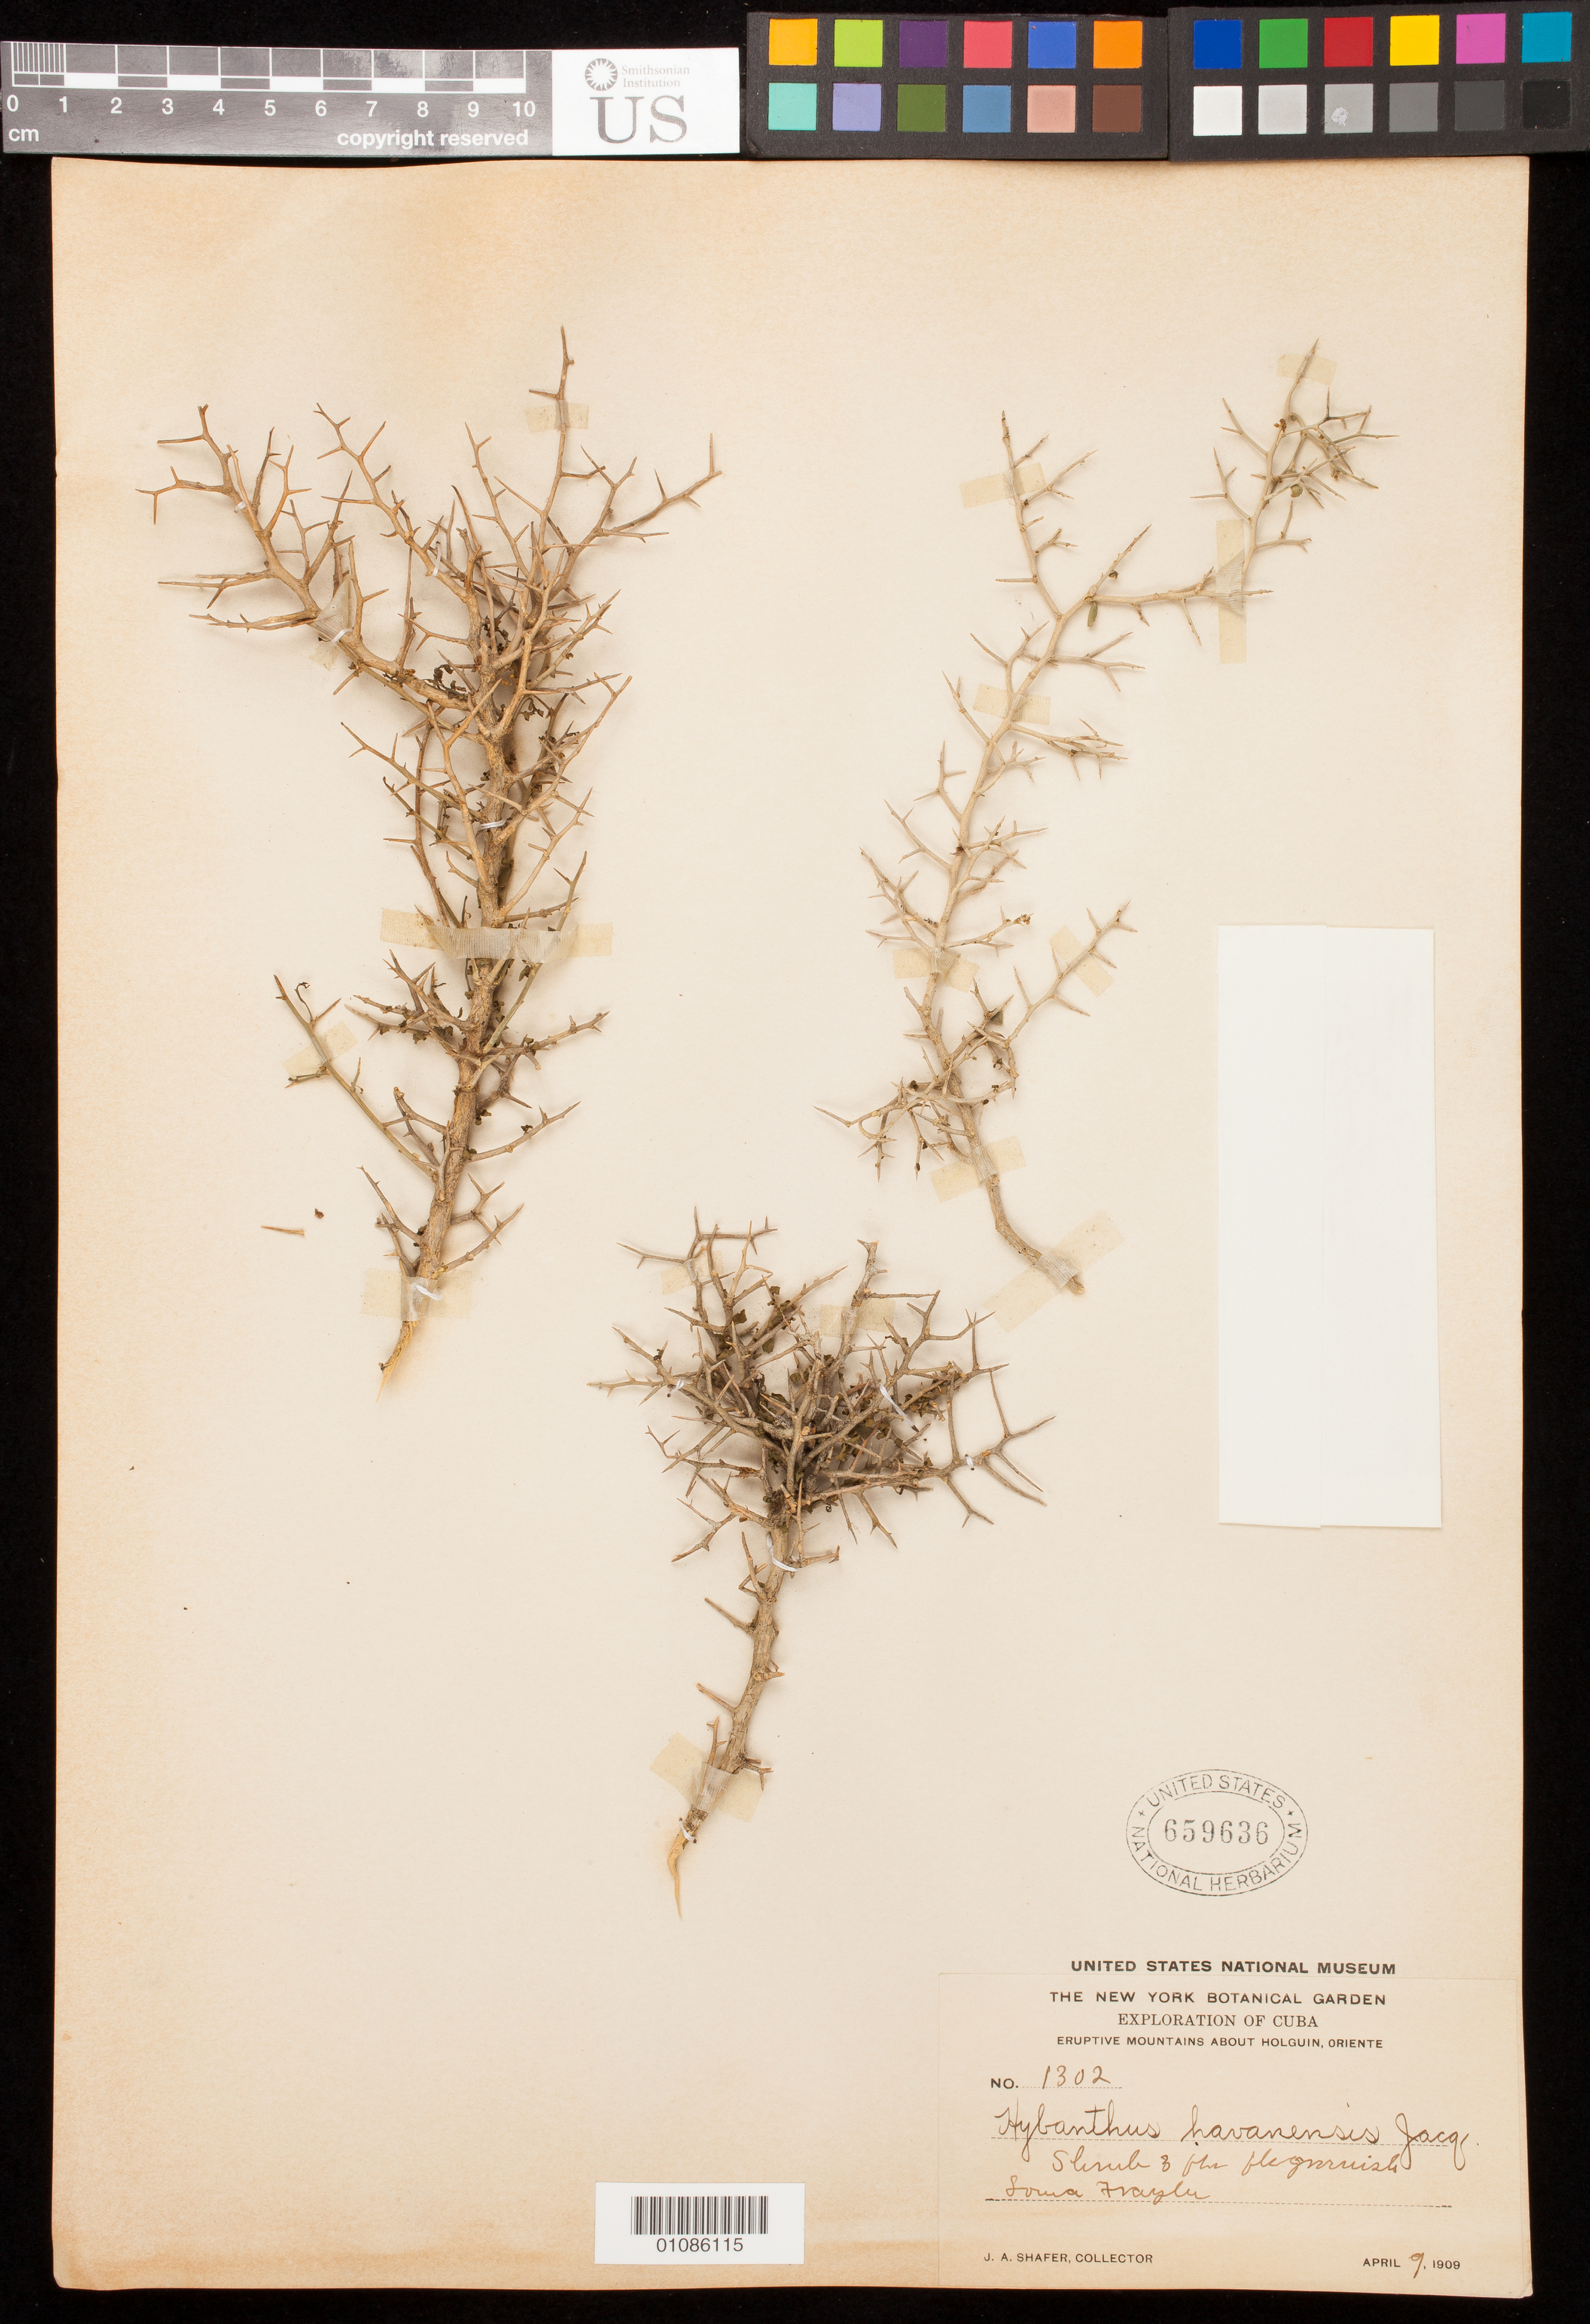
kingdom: Plantae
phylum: Tracheophyta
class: Magnoliopsida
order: Malpighiales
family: Violaceae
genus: Hybanthus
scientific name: Hybanthus havanensis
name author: Jacq.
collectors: J. A. Shafer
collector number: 1302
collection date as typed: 09 Apr 1909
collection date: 1909-04-09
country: Cuba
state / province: Holguín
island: Cuba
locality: Eruptive Mountains about Holguin, Oriente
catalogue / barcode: US 659636